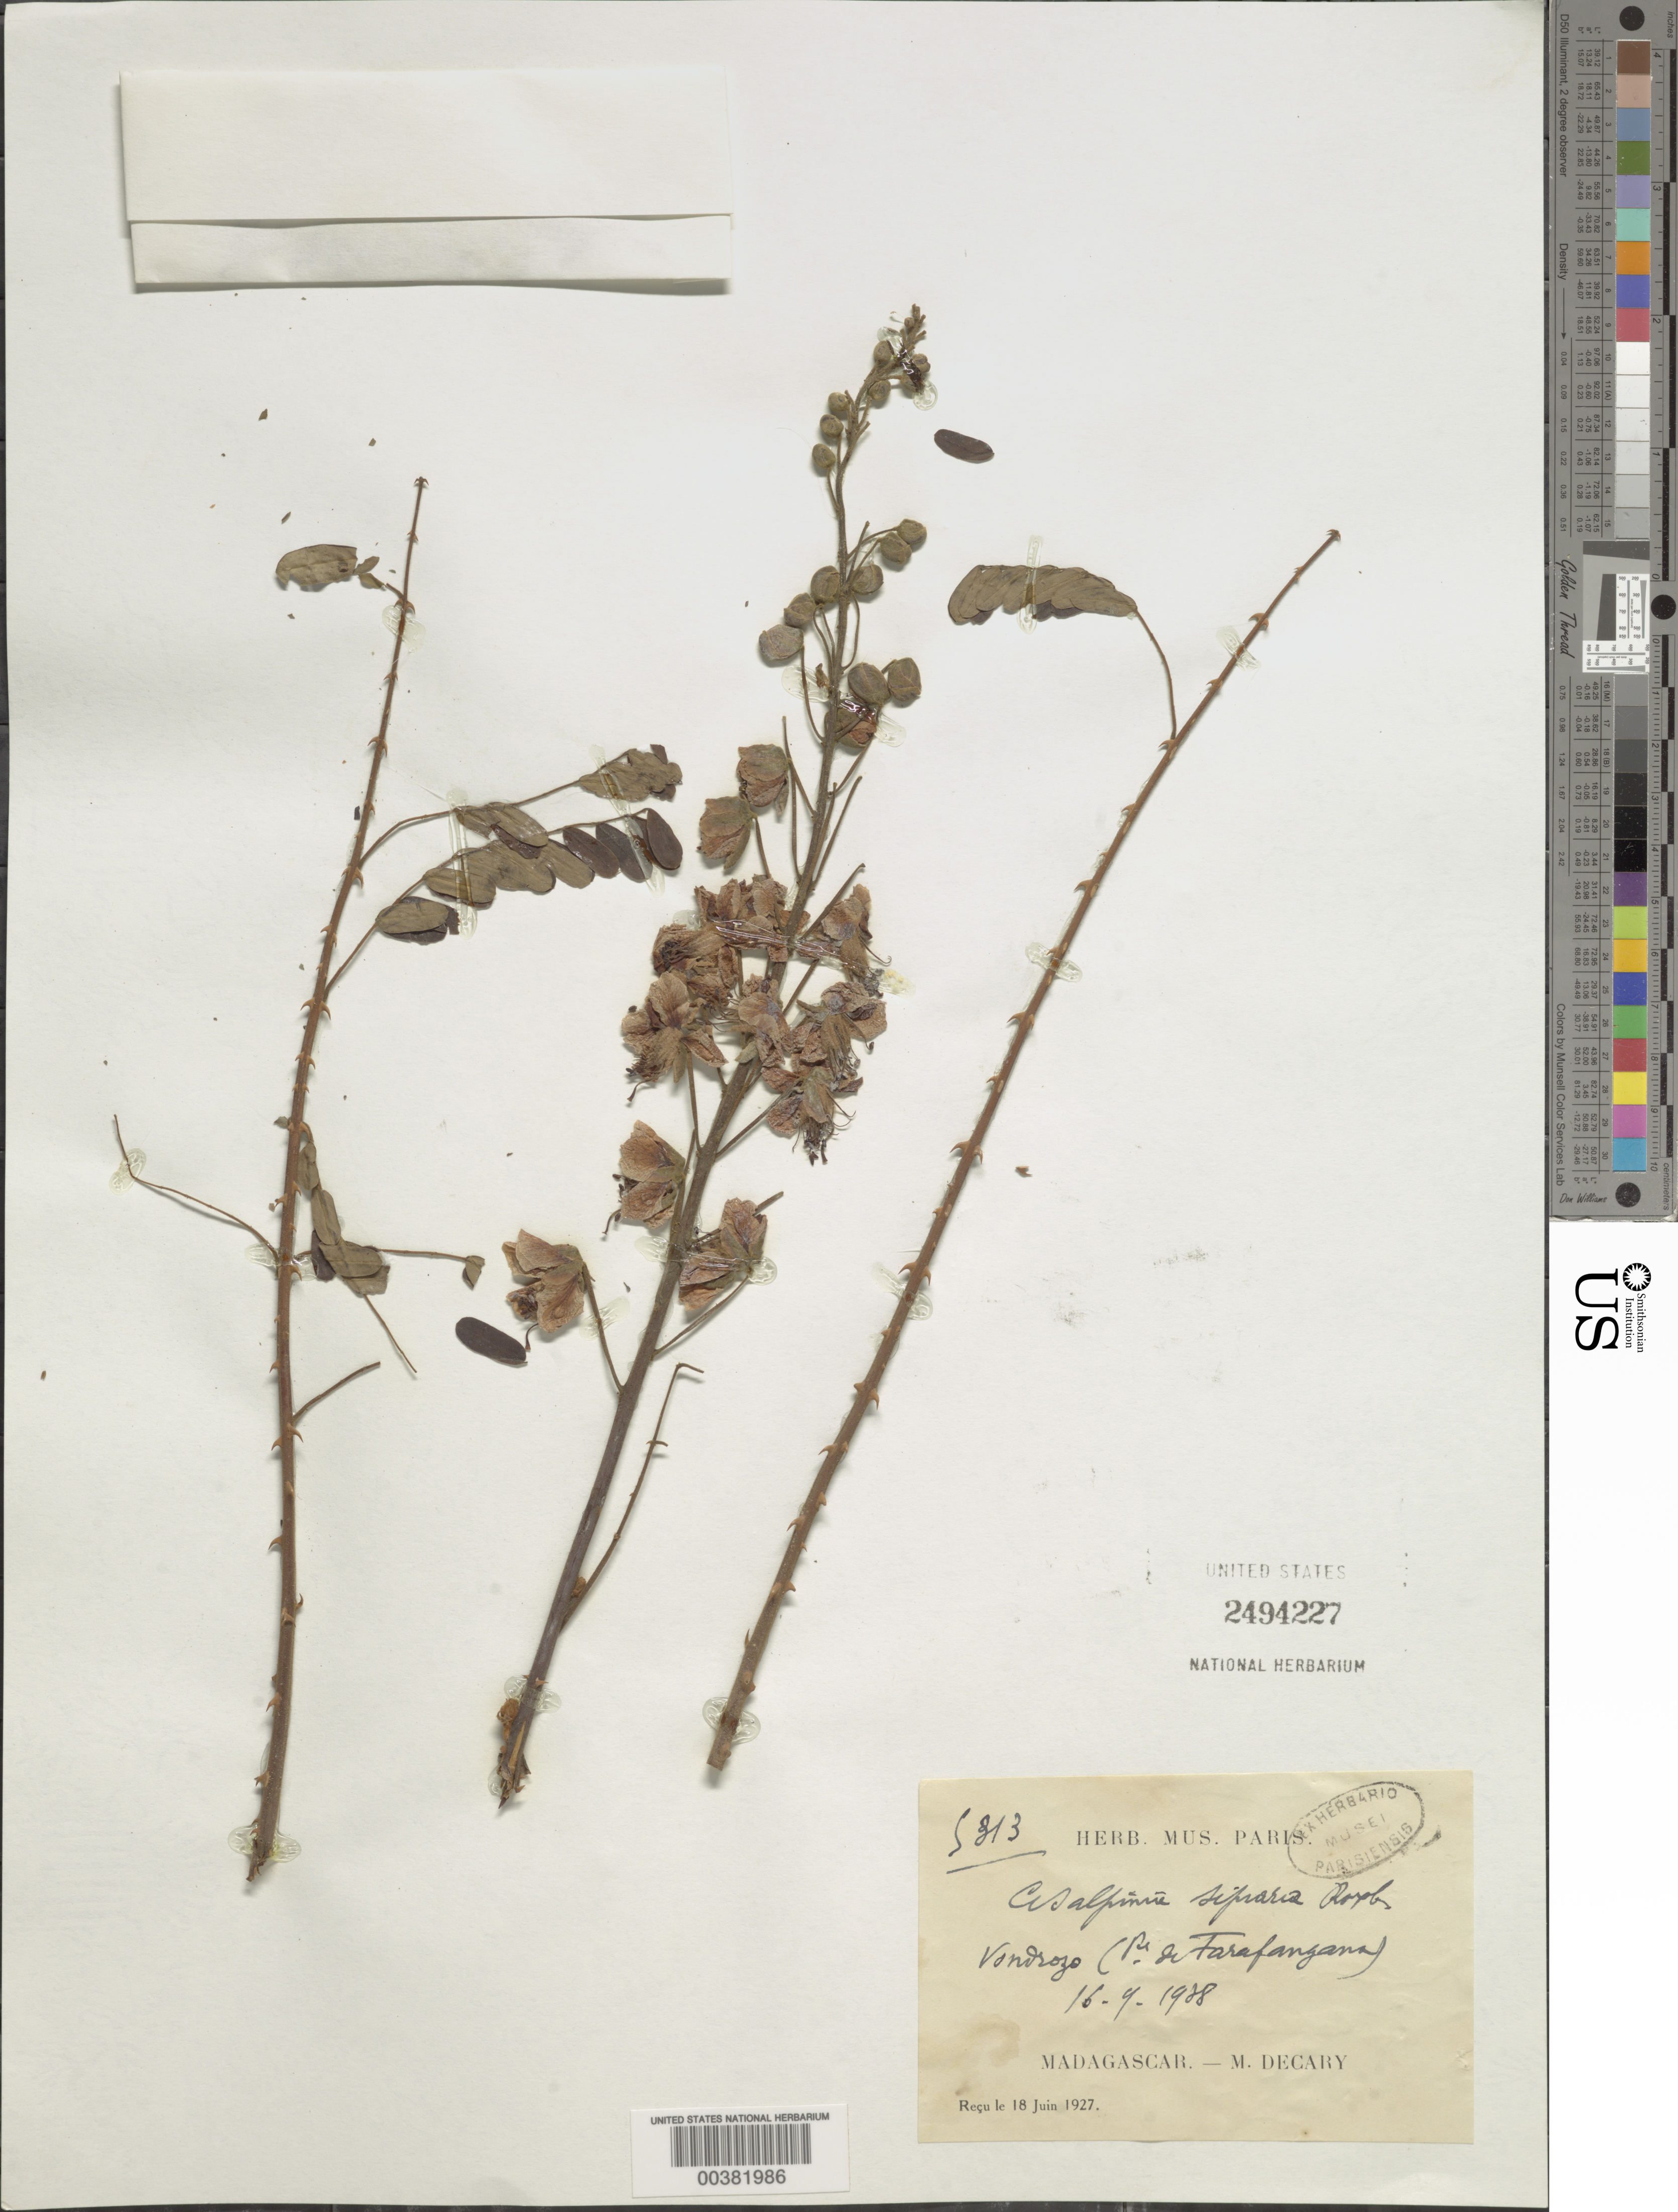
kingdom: Plantae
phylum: Tracheophyta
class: Magnoliopsida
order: Fabales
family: Fabaceae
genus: Biancaea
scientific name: Biancaea decapetala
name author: (Roth) O. Deg.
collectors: R. Decary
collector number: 5313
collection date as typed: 16 Sep 1928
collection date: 1928-09-16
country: Madagascar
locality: Vondrozo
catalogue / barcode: US 2494227